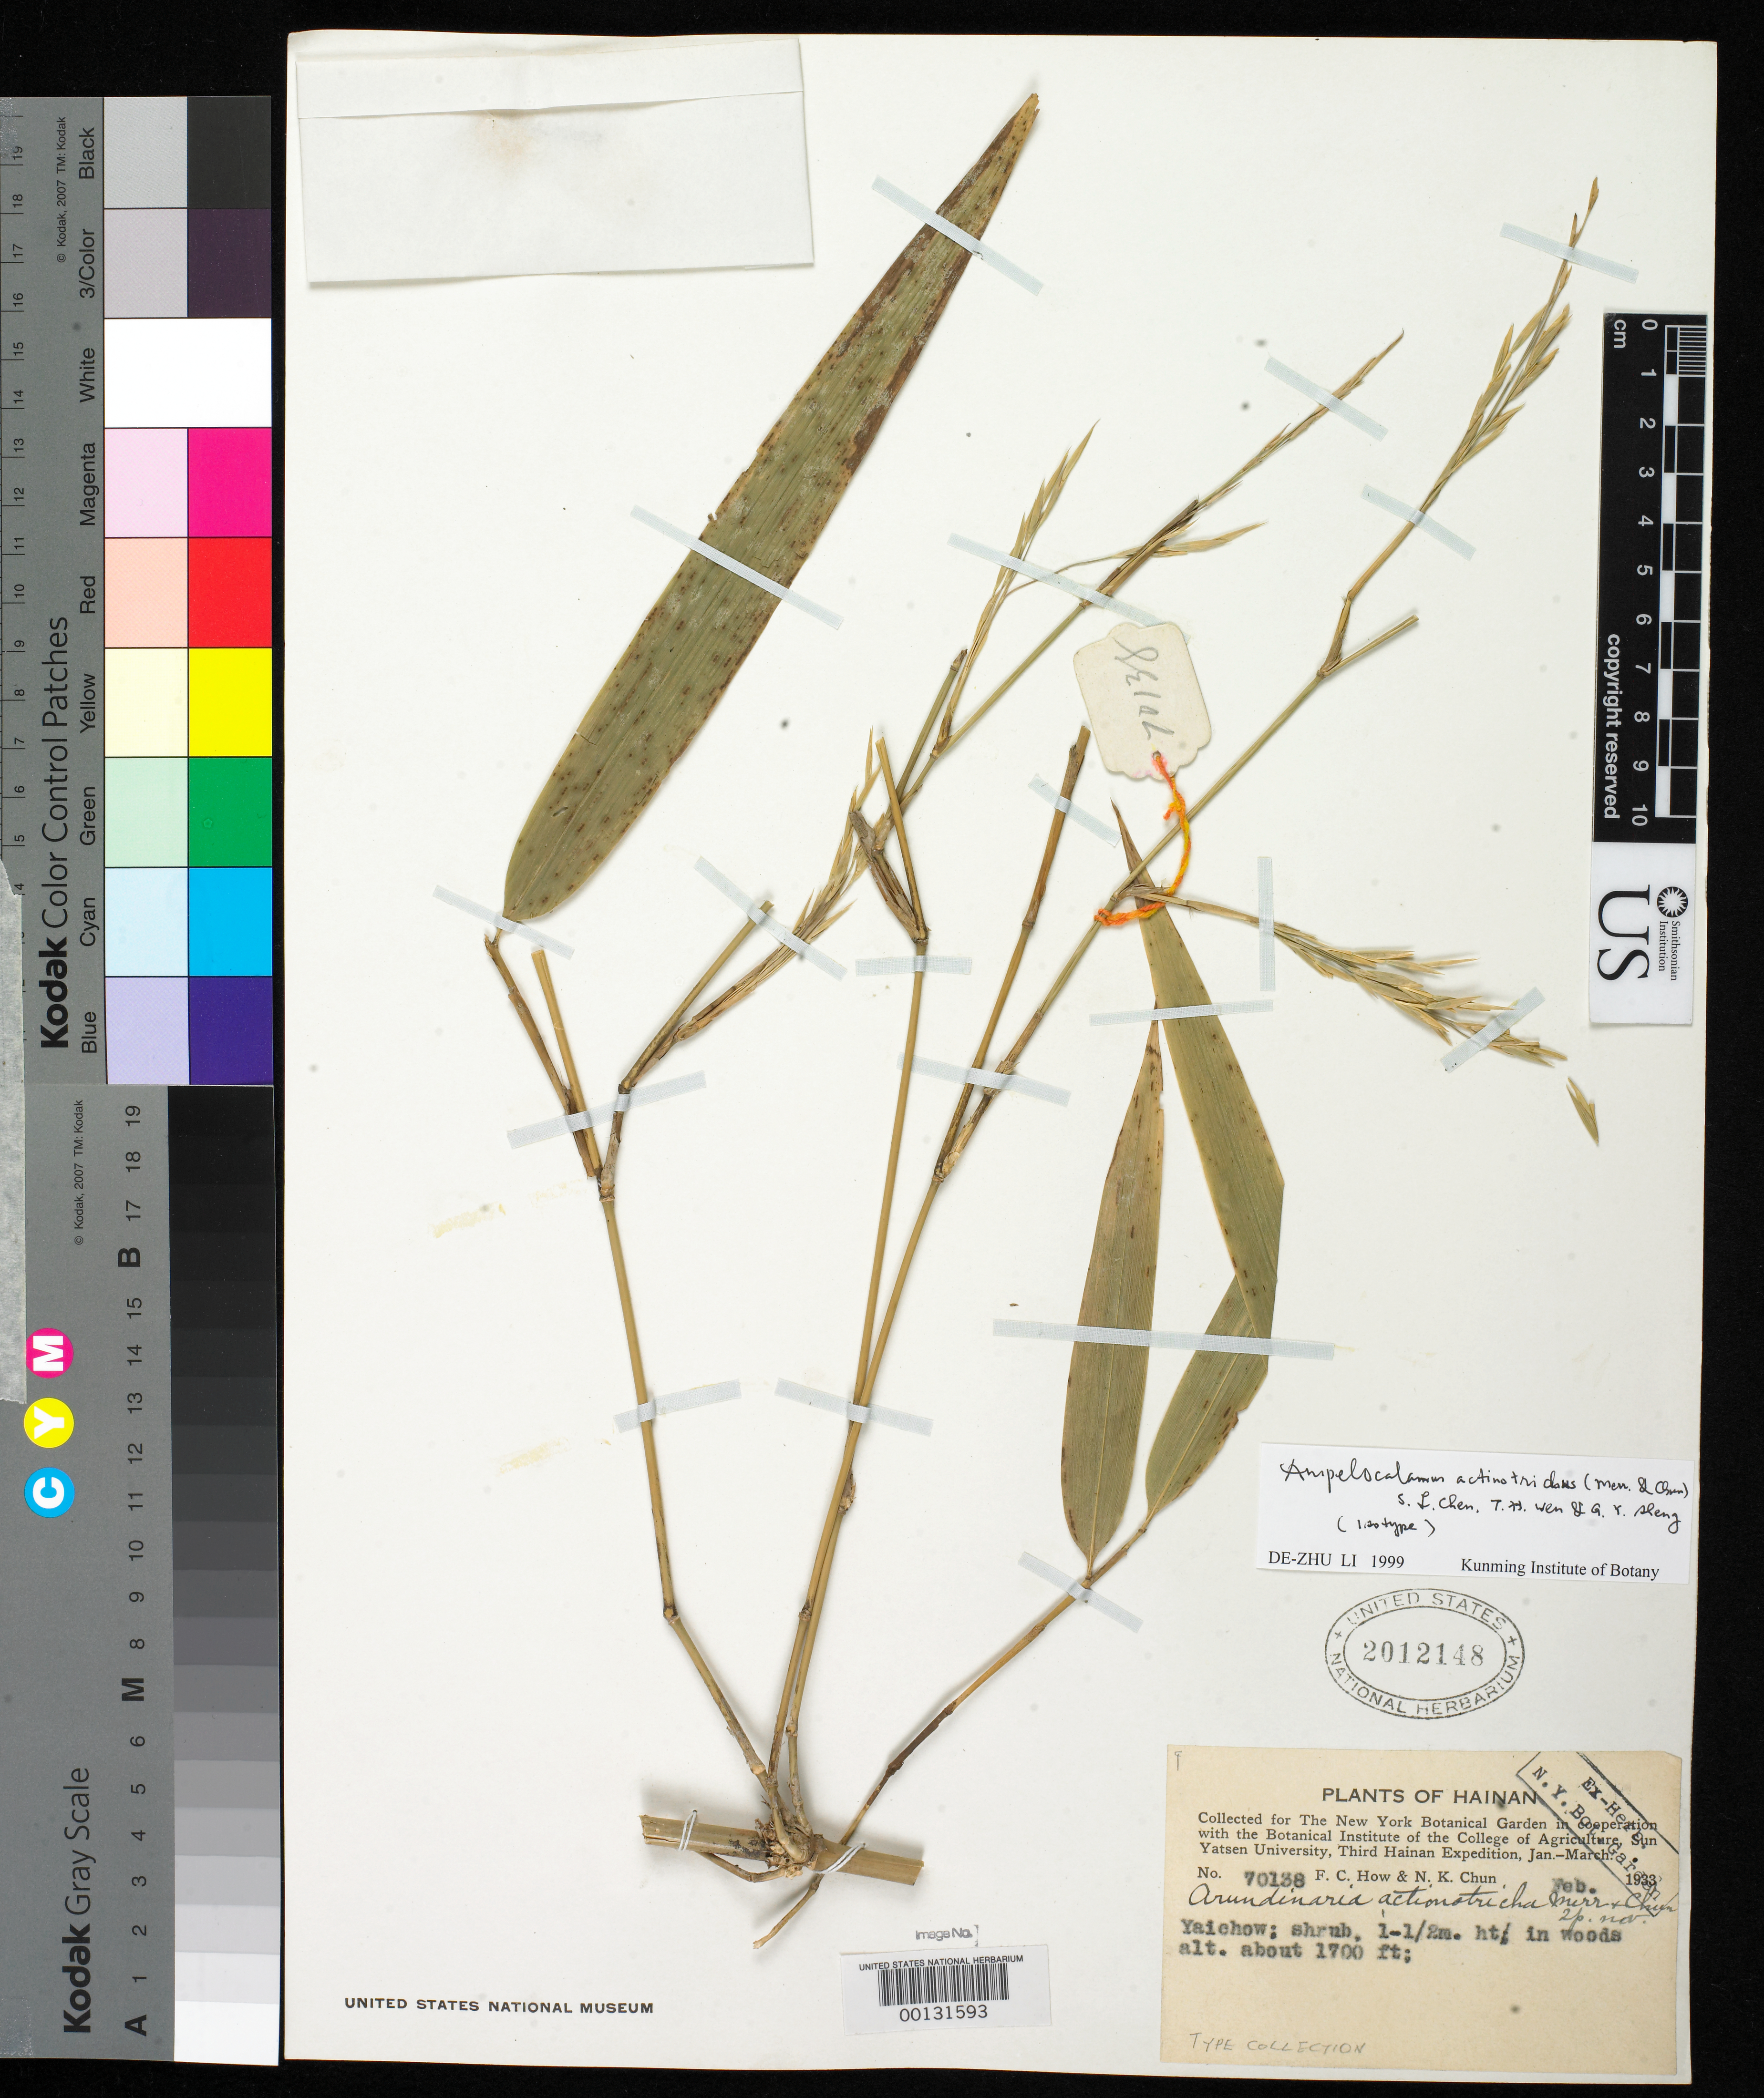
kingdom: Plantae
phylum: Tracheophyta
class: Liliopsida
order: Poales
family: Poaceae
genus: Arundinaria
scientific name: Arundinaria actinotricha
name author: Merr. & Chun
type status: Isotype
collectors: F. How & N. K. Chun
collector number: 70138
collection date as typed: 21 Aug 1933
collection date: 1933-08-21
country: China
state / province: Guangdong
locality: Yaichow.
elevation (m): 518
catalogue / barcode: US 2012148